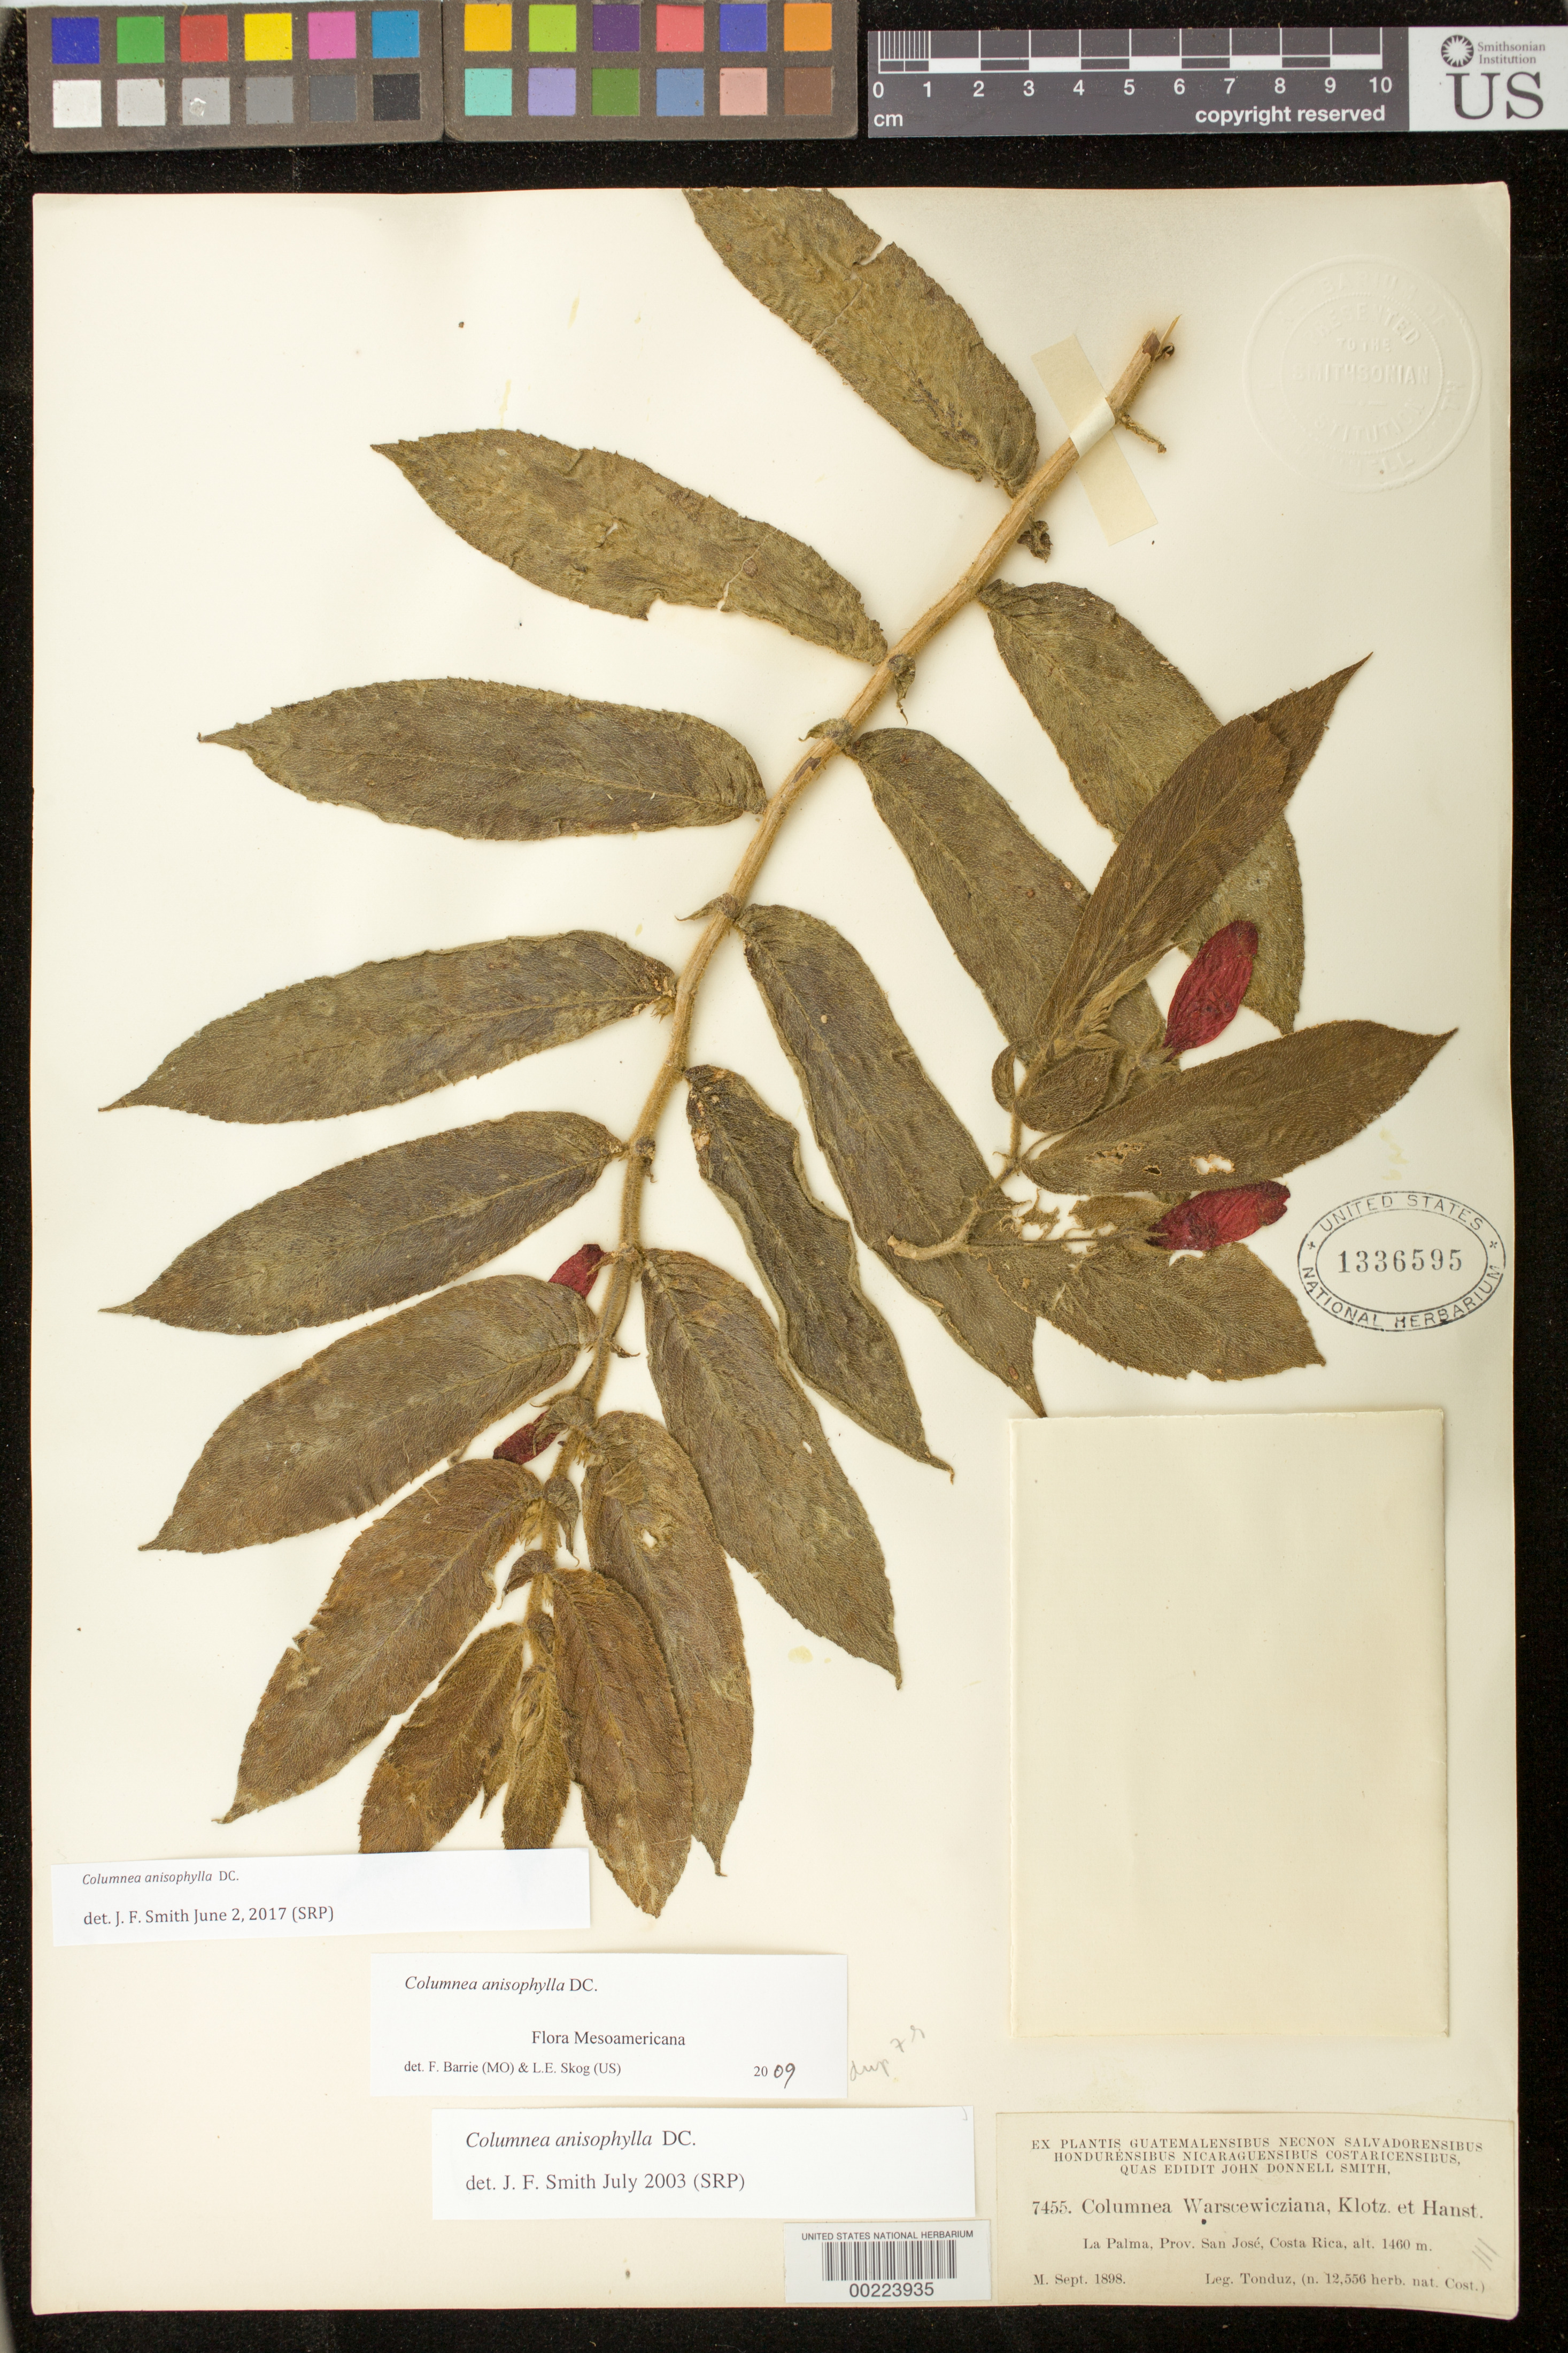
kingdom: Plantae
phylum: Tracheophyta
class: Magnoliopsida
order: Lamiales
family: Gesneriaceae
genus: Columnea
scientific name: Columnea anisophylla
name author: DC.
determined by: Smith, J. F.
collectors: A. Tonduz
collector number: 7455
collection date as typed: Sep 1898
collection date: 1898-09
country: Costa Rica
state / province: San José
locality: La Palma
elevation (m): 1460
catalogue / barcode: US 1336595